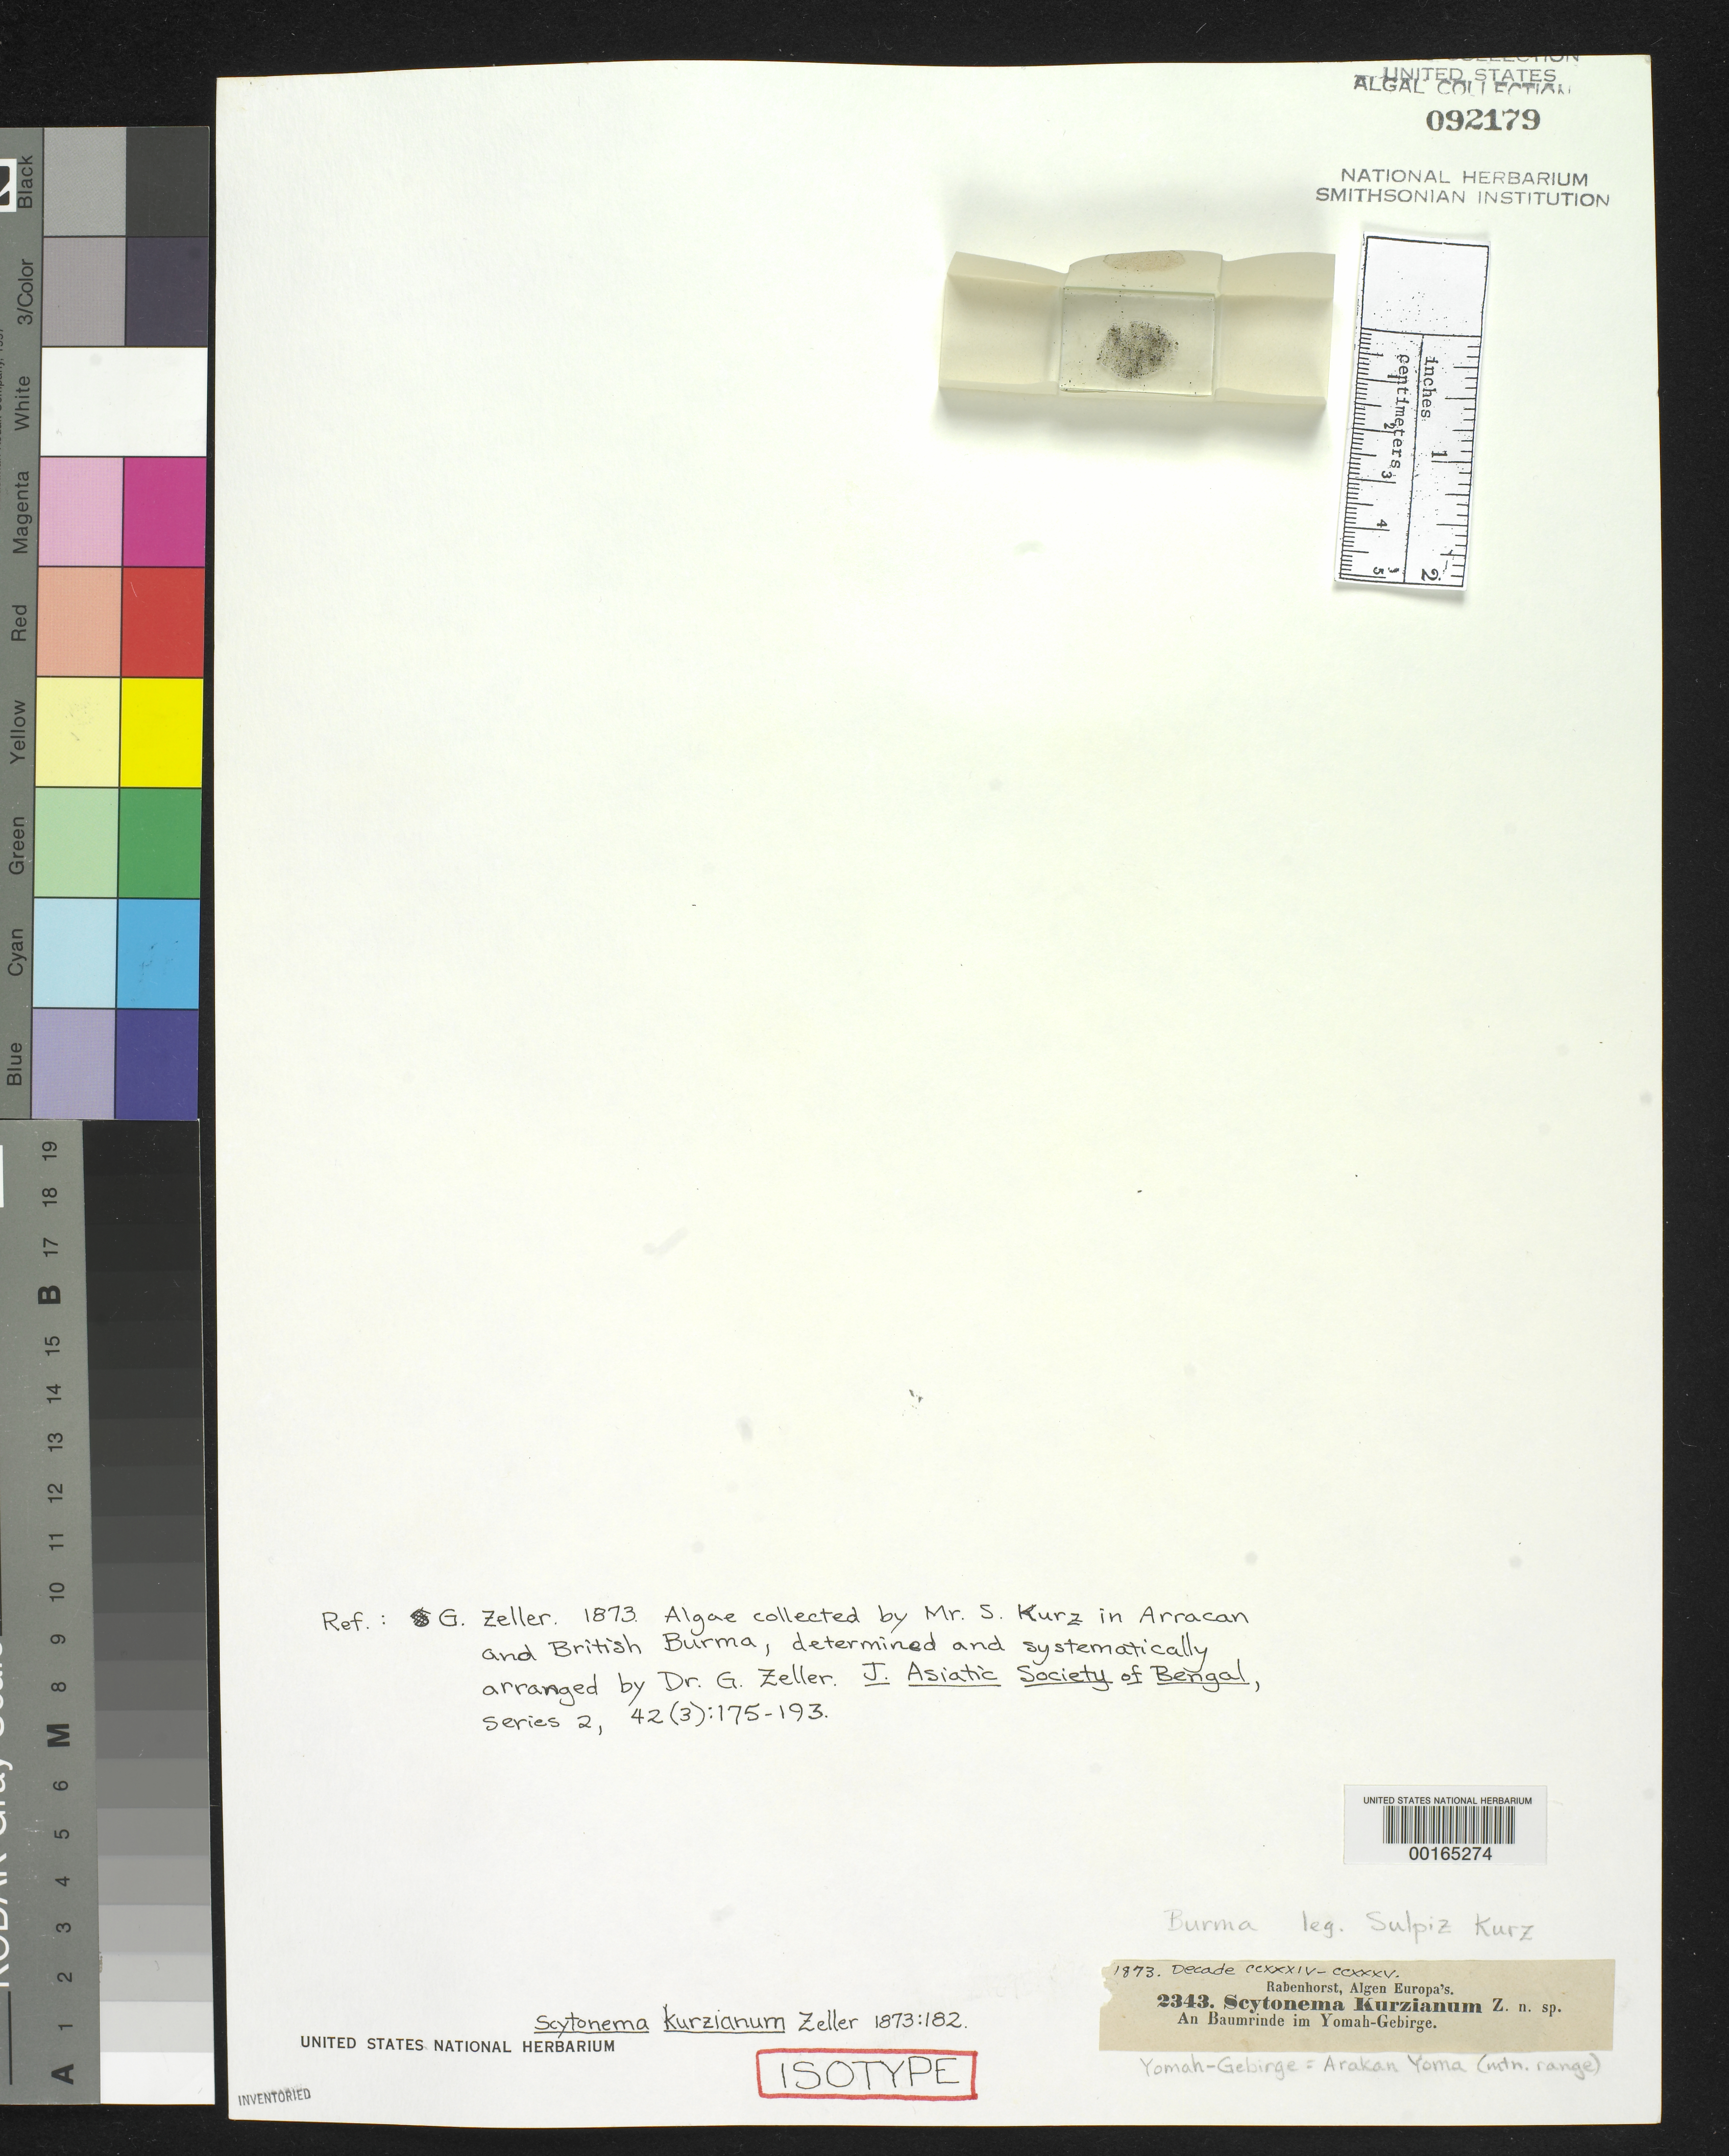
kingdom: Bacteria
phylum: Cyanobacteria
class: Cyanobacteriia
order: Cyanobacteriales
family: Scytonemataceae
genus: Scytonema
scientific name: Scytonema kurzianum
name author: Zeller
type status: Isotype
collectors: W. Kurz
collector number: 2343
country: Myanmar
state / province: Pegu Division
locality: Arakan Yoma (Yomah-Gebirge).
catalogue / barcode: US 92179